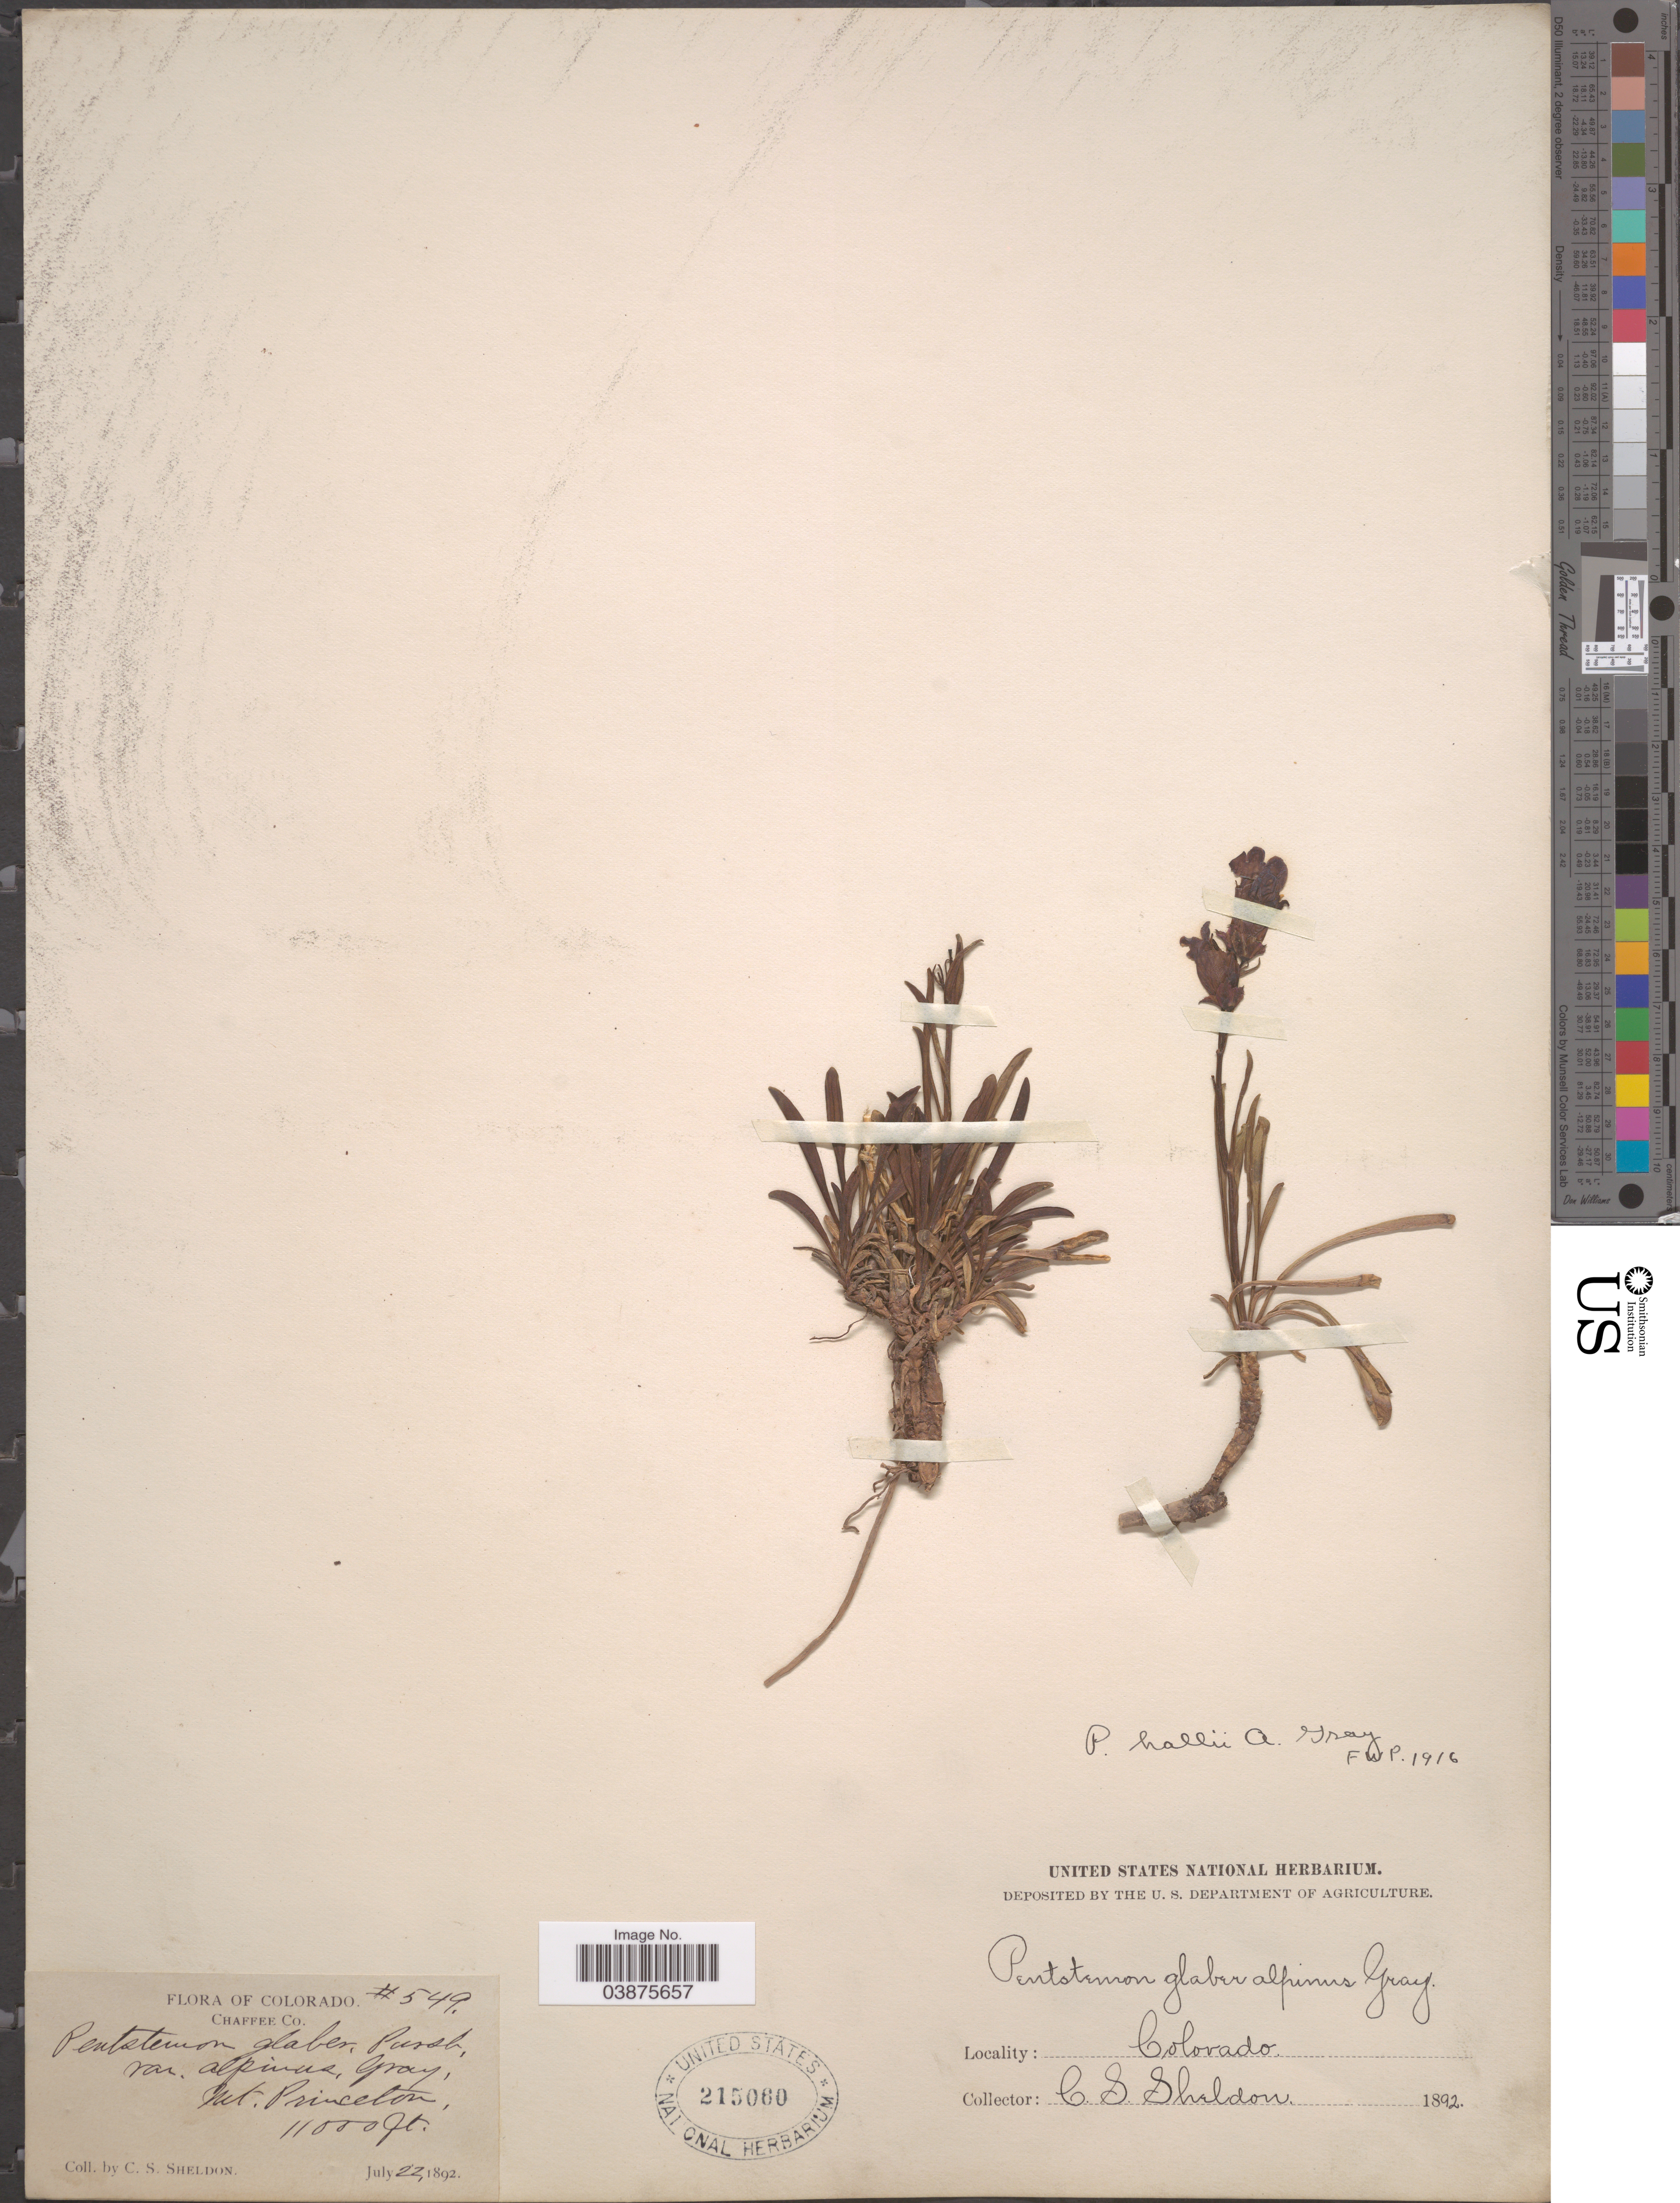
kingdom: Plantae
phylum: Tracheophyta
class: Magnoliopsida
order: Lamiales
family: Plantaginaceae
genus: Penstemon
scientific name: Penstemon hallii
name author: A. Gray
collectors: C. S. Sheldon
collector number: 549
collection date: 1892-07-22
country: United States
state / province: Colorado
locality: Chaffee Co. Mt. Princeton.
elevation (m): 3353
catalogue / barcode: US 215060